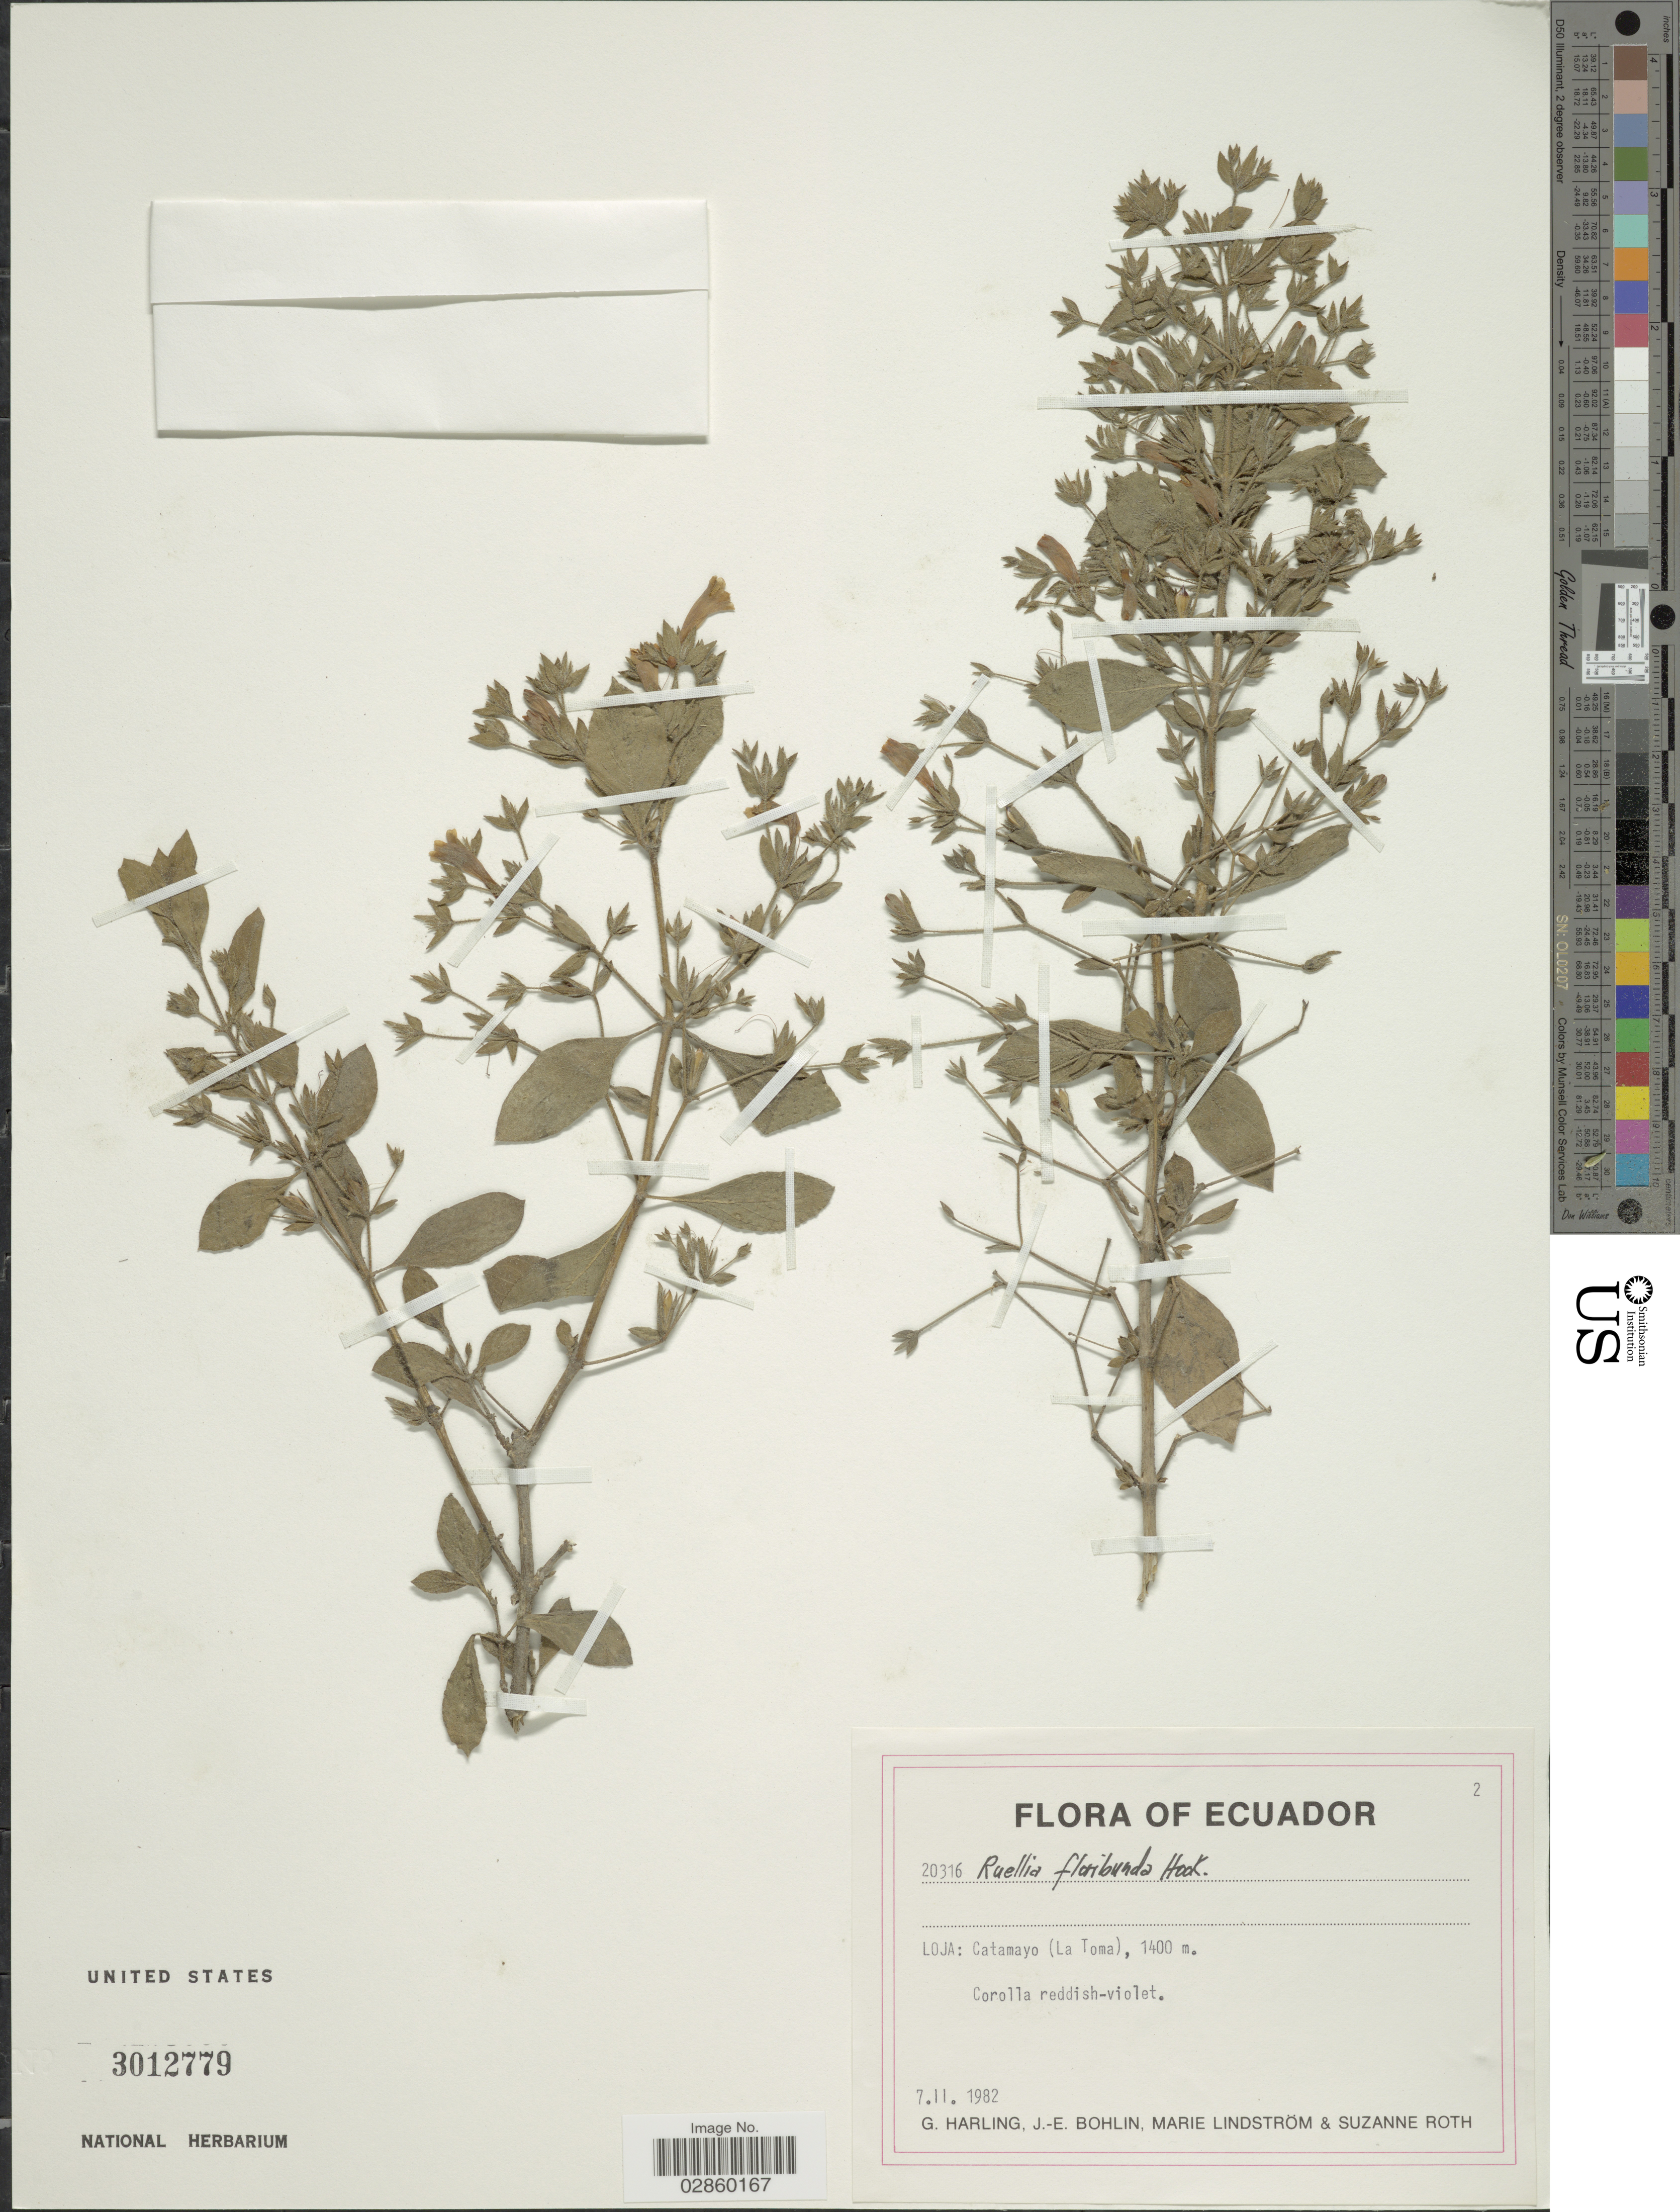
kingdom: Plantae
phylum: Tracheophyta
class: Magnoliopsida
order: Lamiales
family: Acanthaceae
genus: Ruellia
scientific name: Ruellia floribunda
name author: Hook.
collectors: G. Harling, J. Bohlin, M. Lindström & S. Roth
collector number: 20316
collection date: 1982-02-07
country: Ecuador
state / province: Loja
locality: Catamayo (La Toma).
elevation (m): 1400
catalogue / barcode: US 3012779